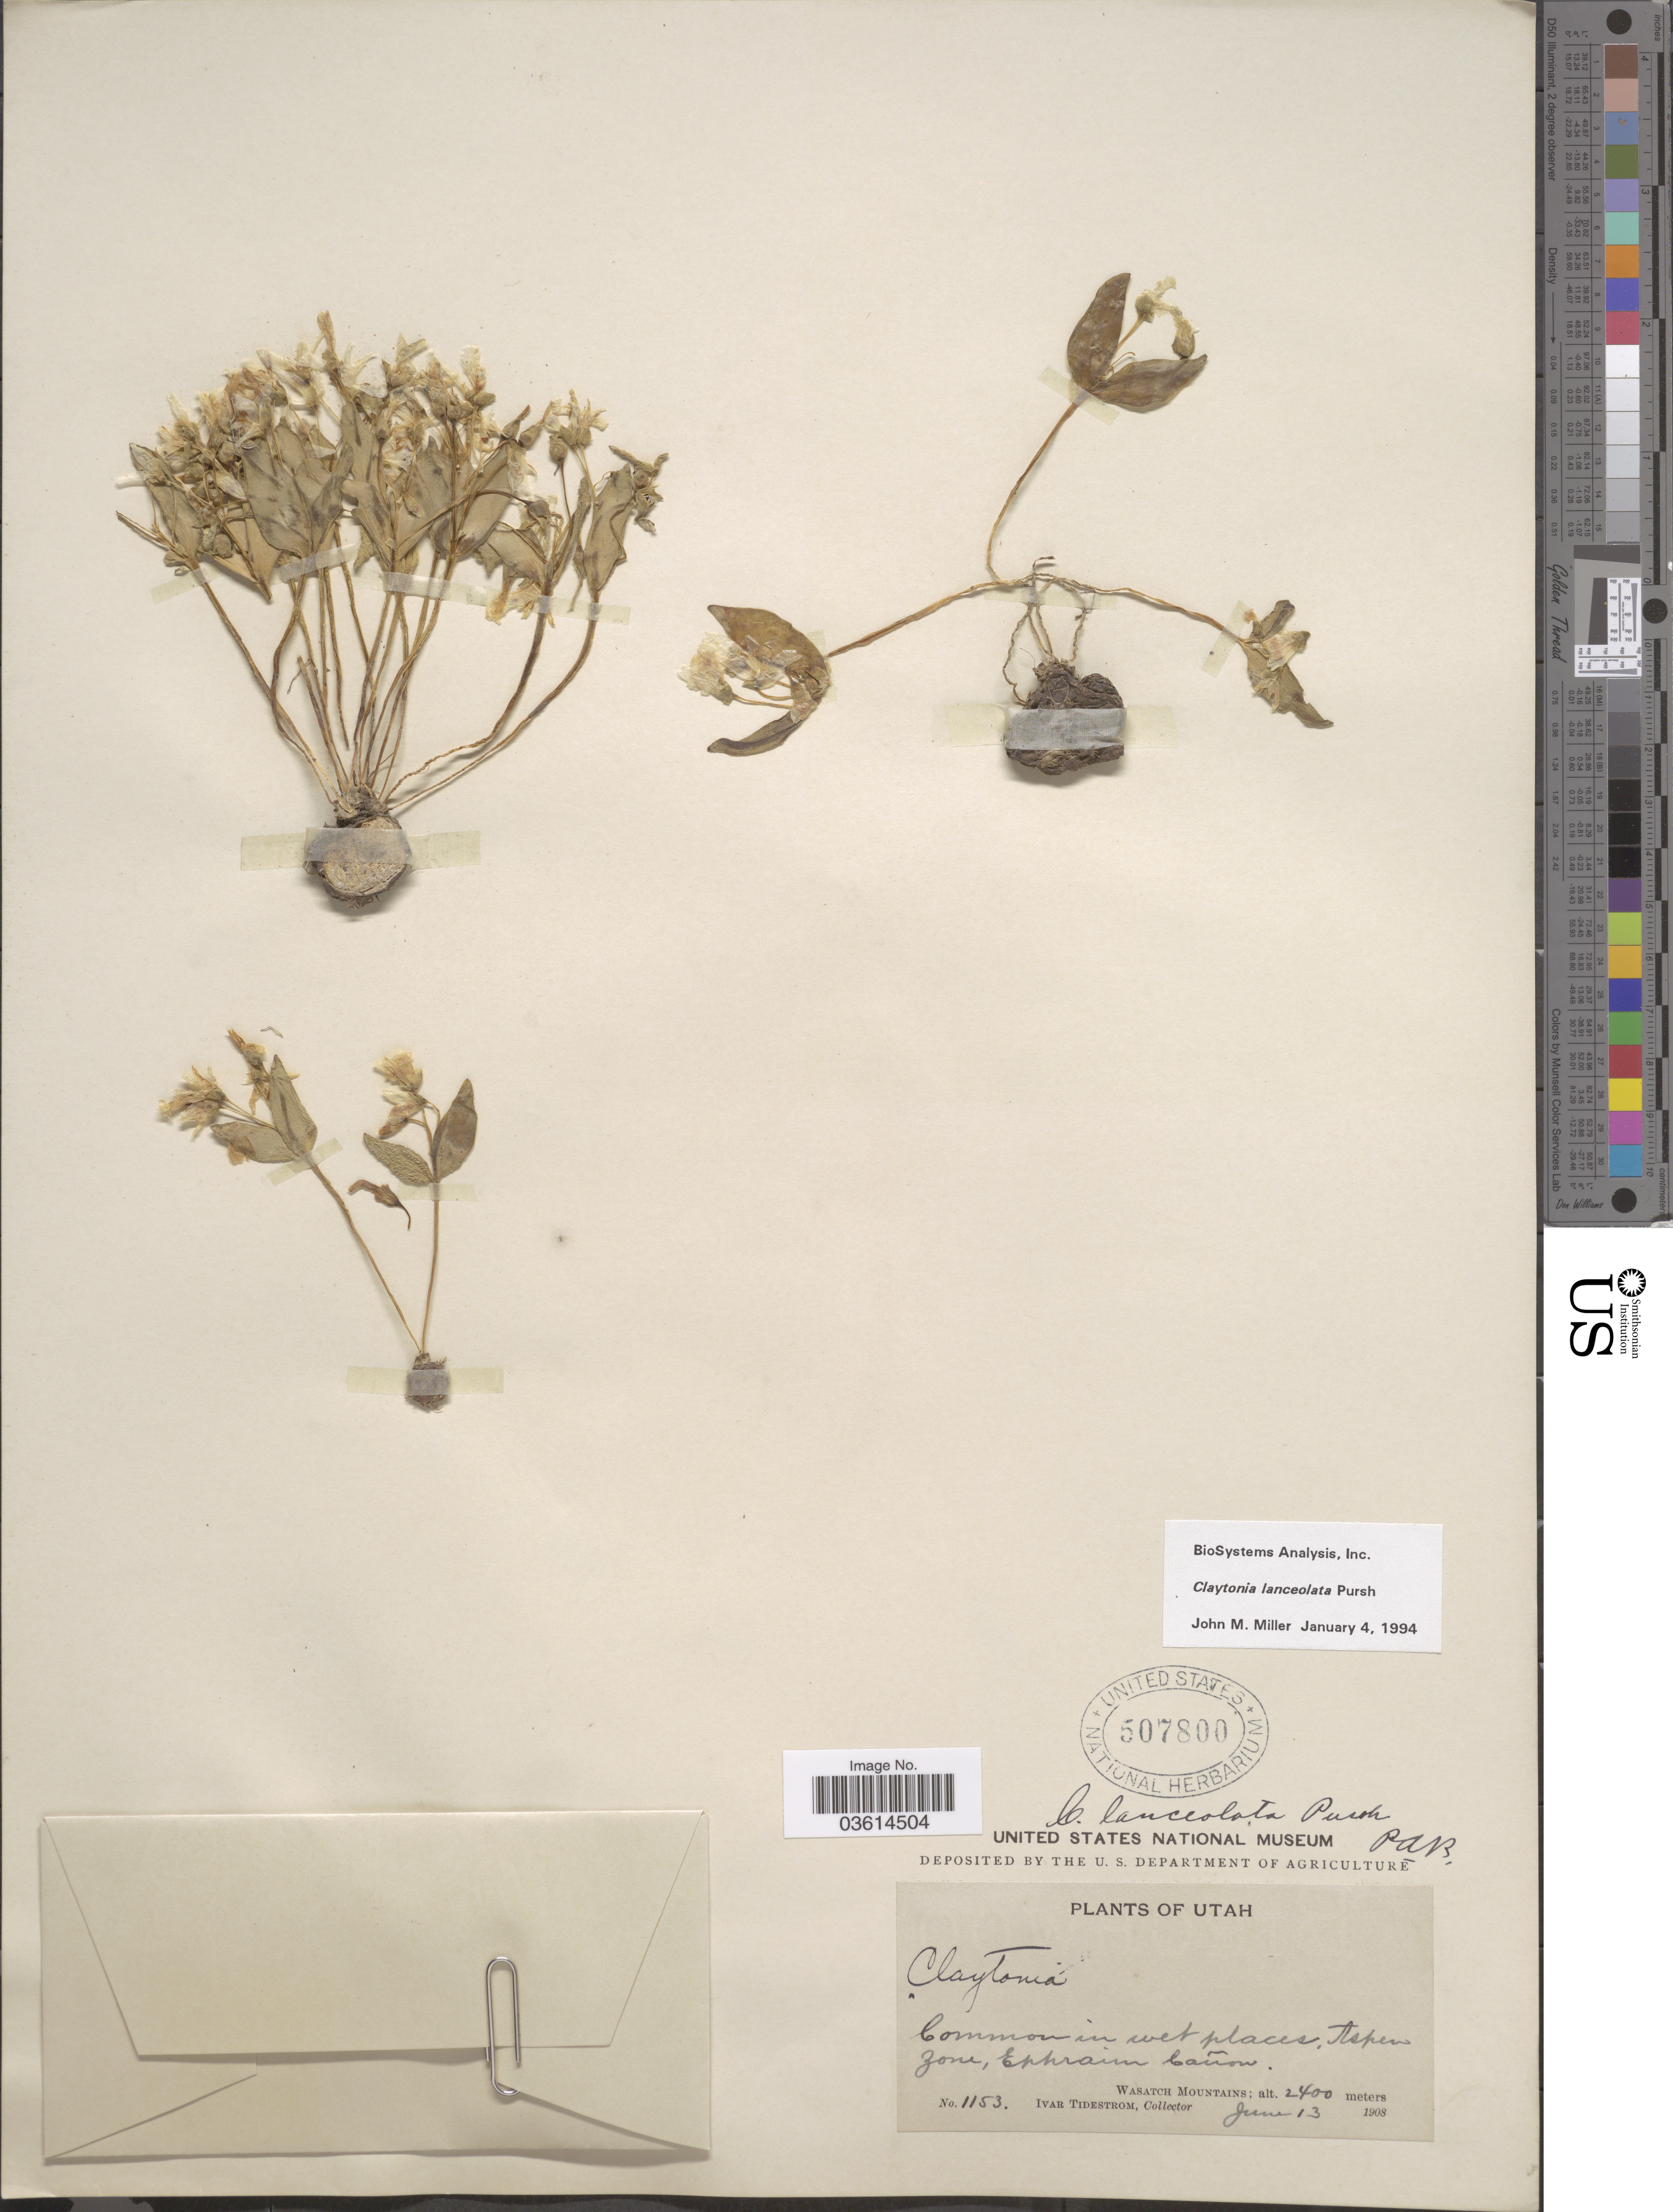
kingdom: Plantae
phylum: Tracheophyta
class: Magnoliopsida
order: Caryophyllales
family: Montiaceae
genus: Claytonia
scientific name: Claytonia lanceolata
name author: Pursh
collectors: I. F. Tidestrom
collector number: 1153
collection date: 1908-06-13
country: United States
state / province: Utah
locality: Aspen Zone, Ephraim Canon. Wasatch Mountains.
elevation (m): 2400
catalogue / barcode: US 507800